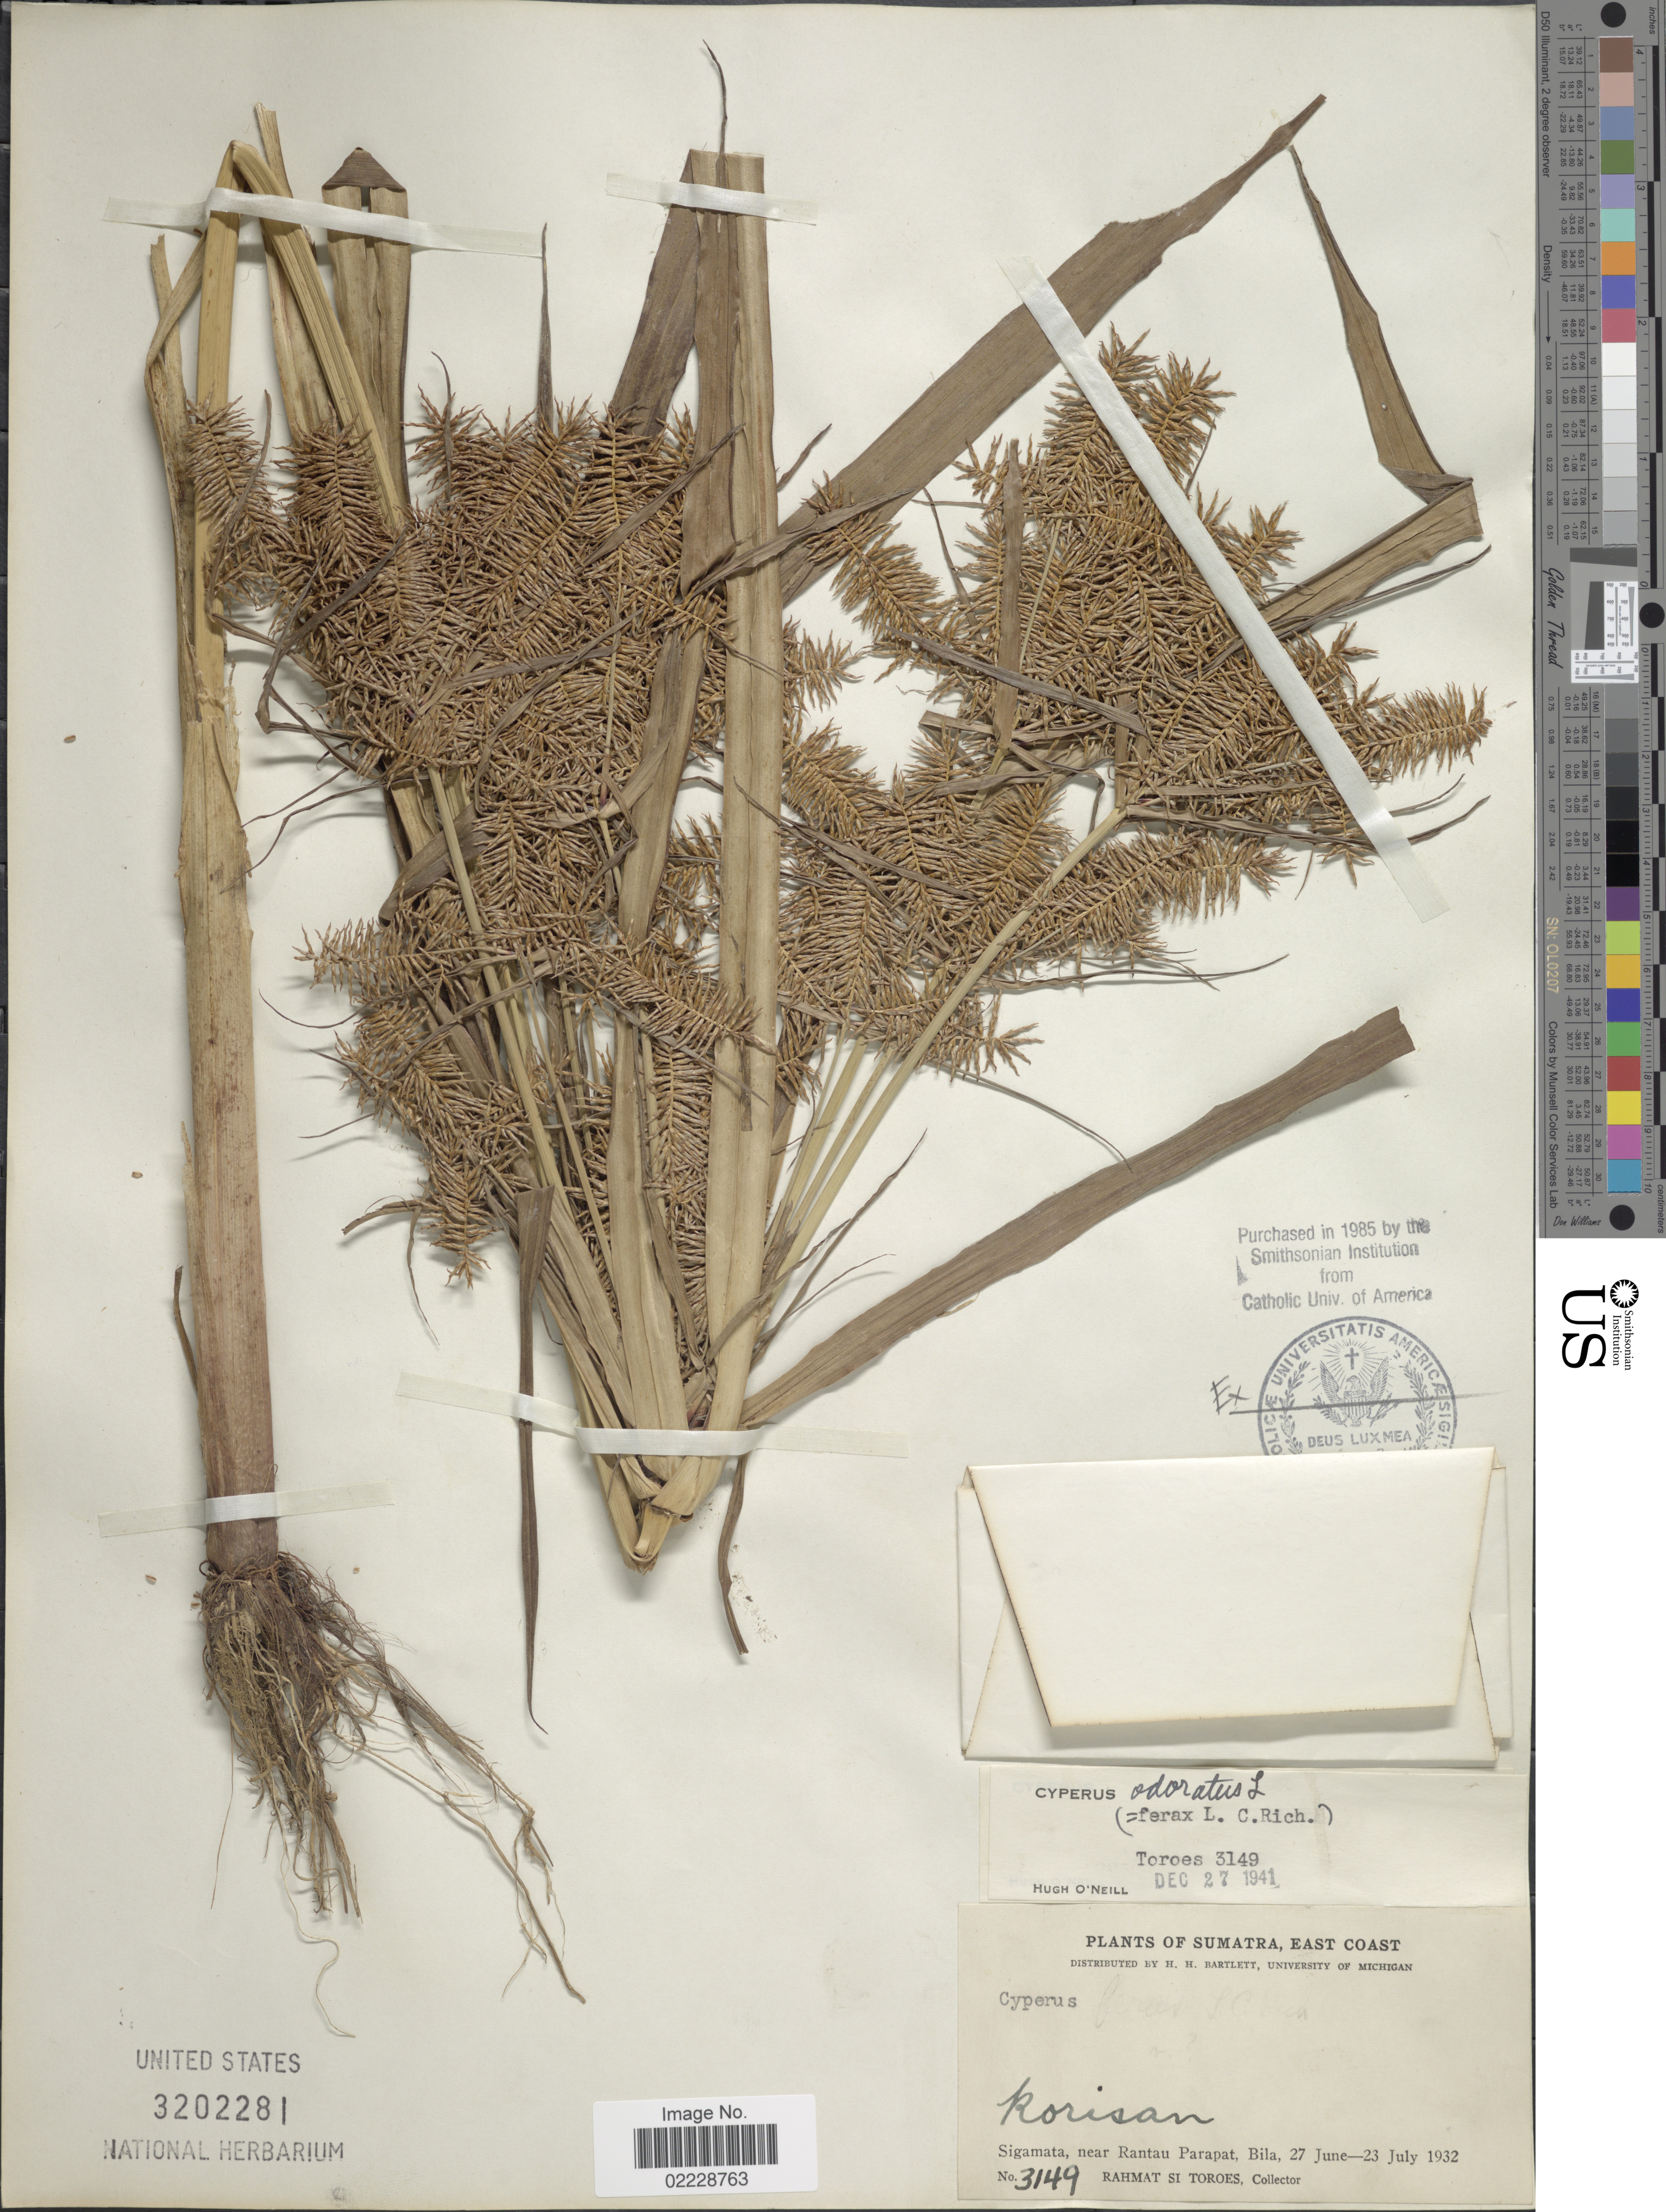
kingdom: Plantae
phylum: Tracheophyta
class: Liliopsida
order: Poales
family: Cyperaceae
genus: Cyperus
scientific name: Cyperus odoratus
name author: L.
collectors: Rahmat Si Boeea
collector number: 3149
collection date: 1932-06-27/1932-07-23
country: Indonesia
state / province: Sumatra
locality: East Coast, Sigamata, near Rantau Parapat, Korisan, Bila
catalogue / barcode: US 3202281